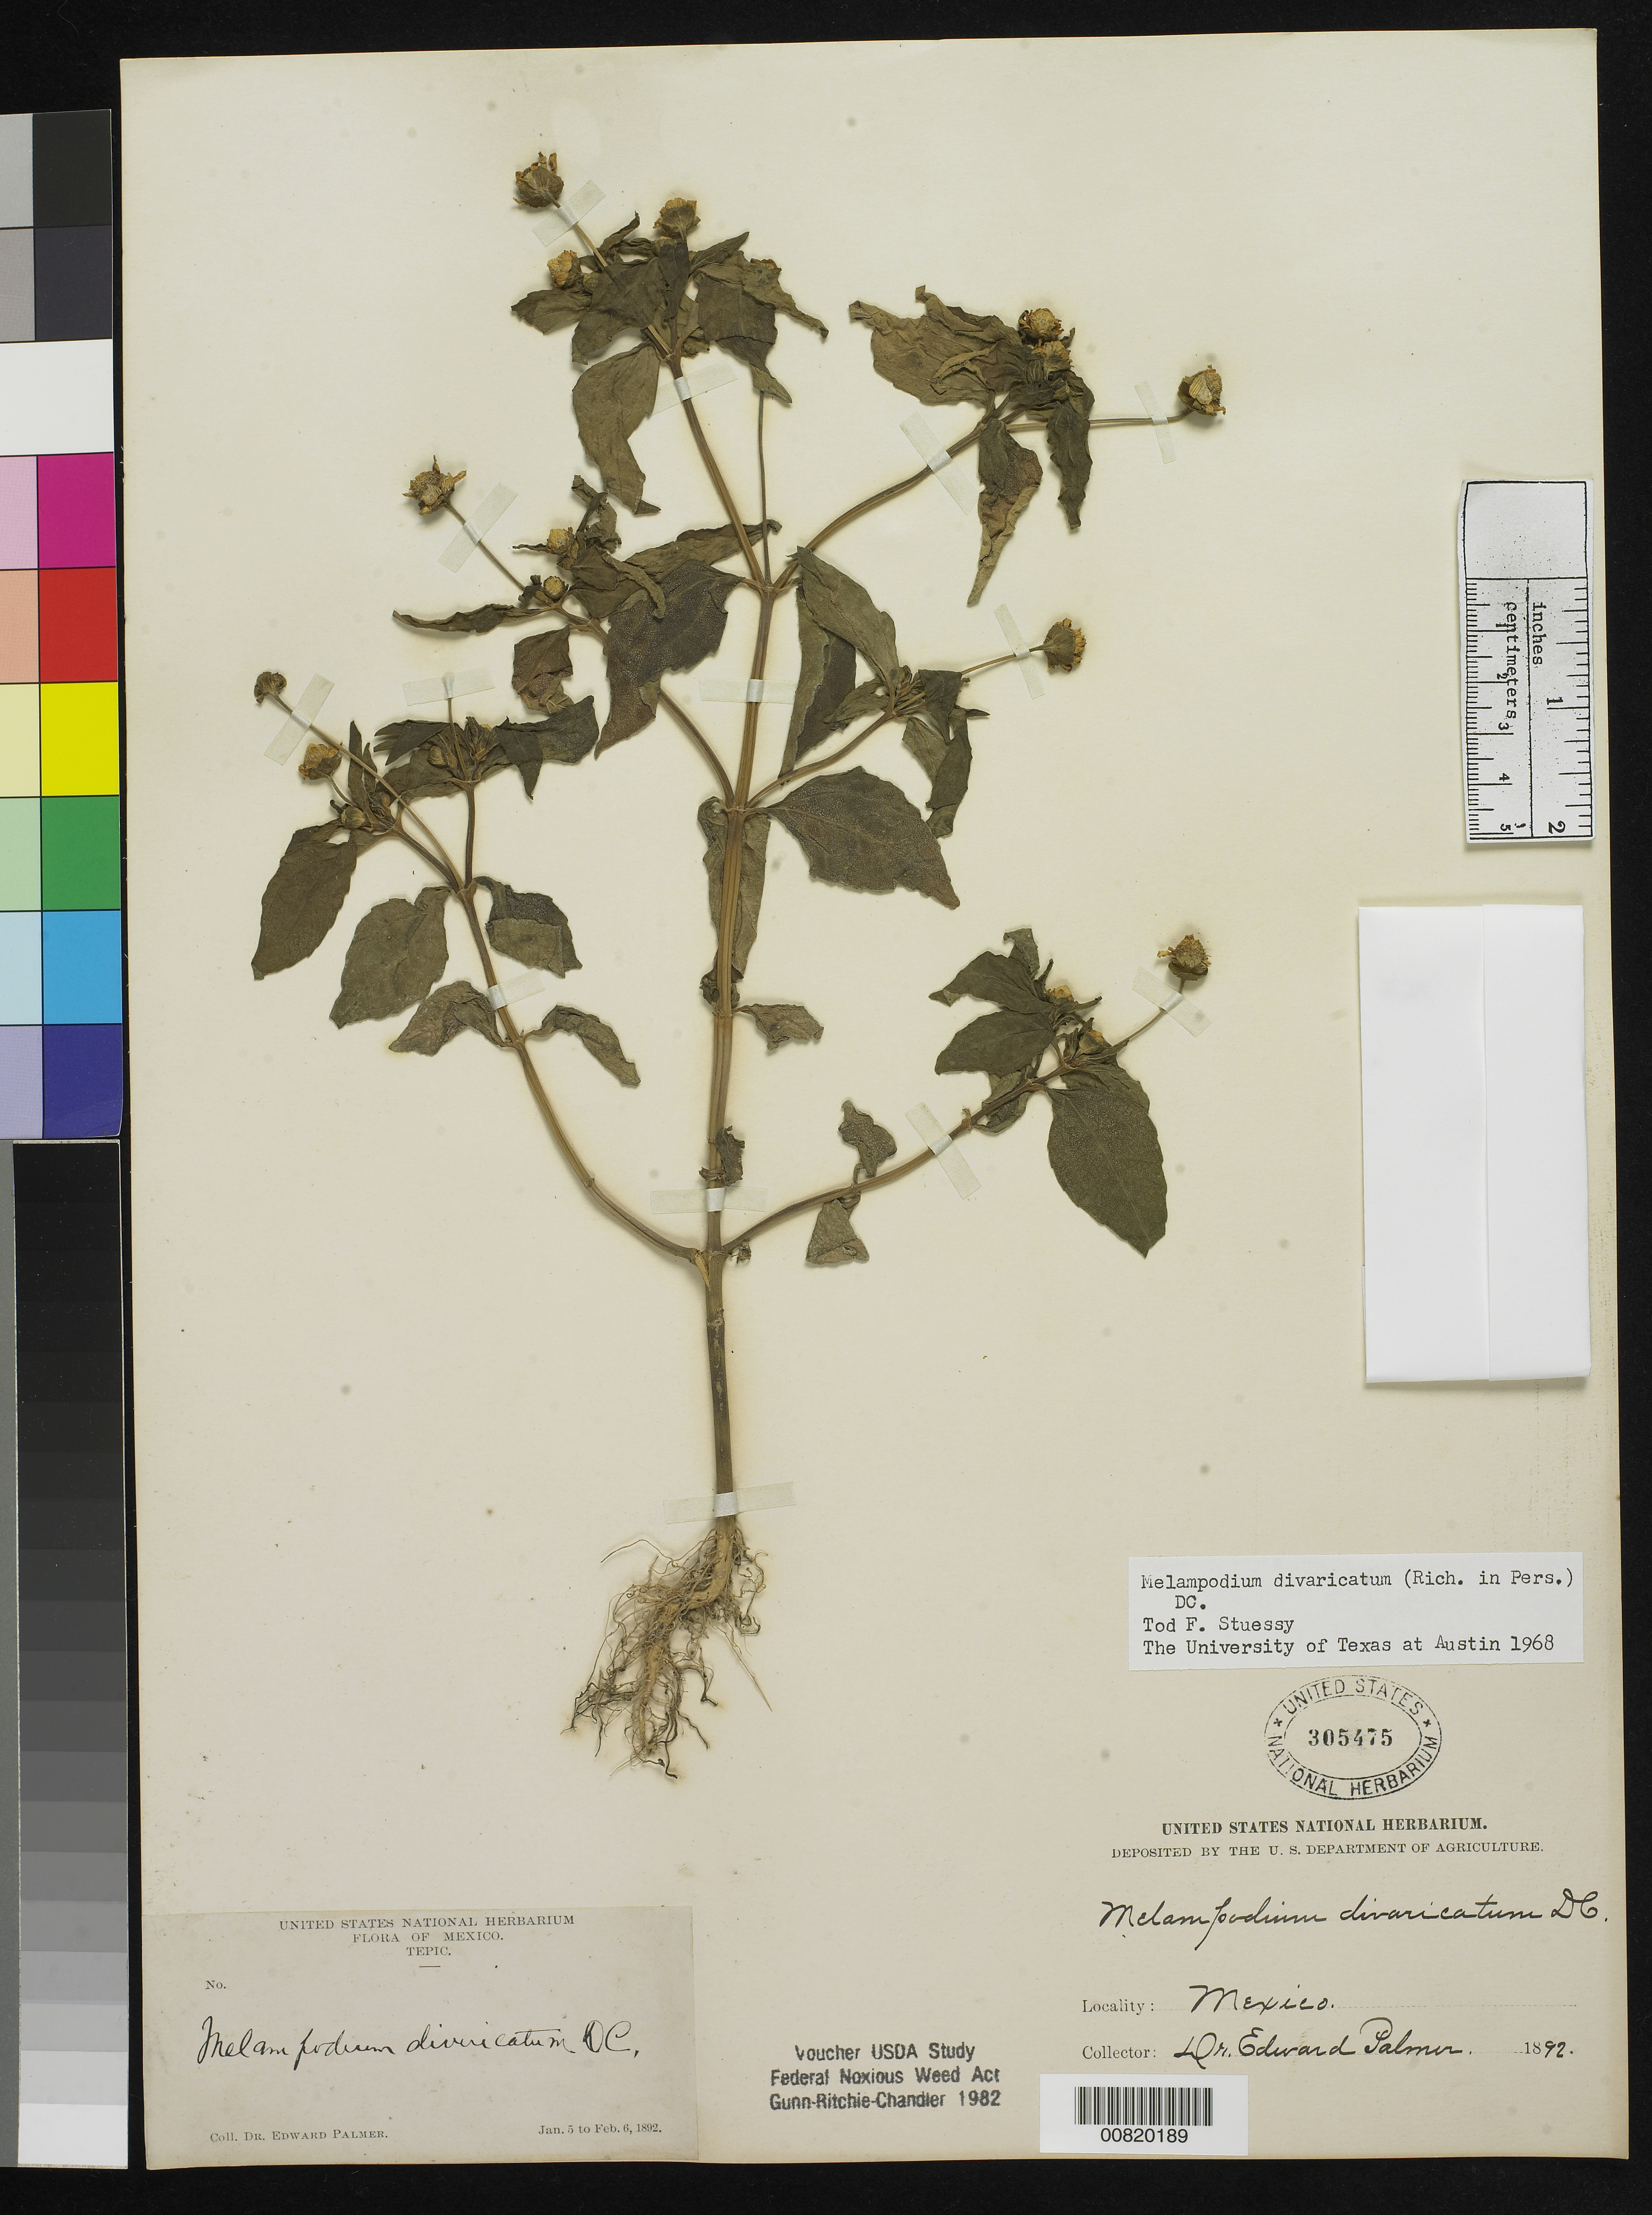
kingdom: Plantae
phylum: Tracheophyta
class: Magnoliopsida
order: Asterales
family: Asteraceae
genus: Melampodium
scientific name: Melampodium divaricatum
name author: (Rich.) DC.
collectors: E. Palmer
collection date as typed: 05 Jan 1892 to 06 Feb 1892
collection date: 1892-01-05/1892-02-06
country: Mexico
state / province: Nayarit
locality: Tepic, Nayarit.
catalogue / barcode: US 305475